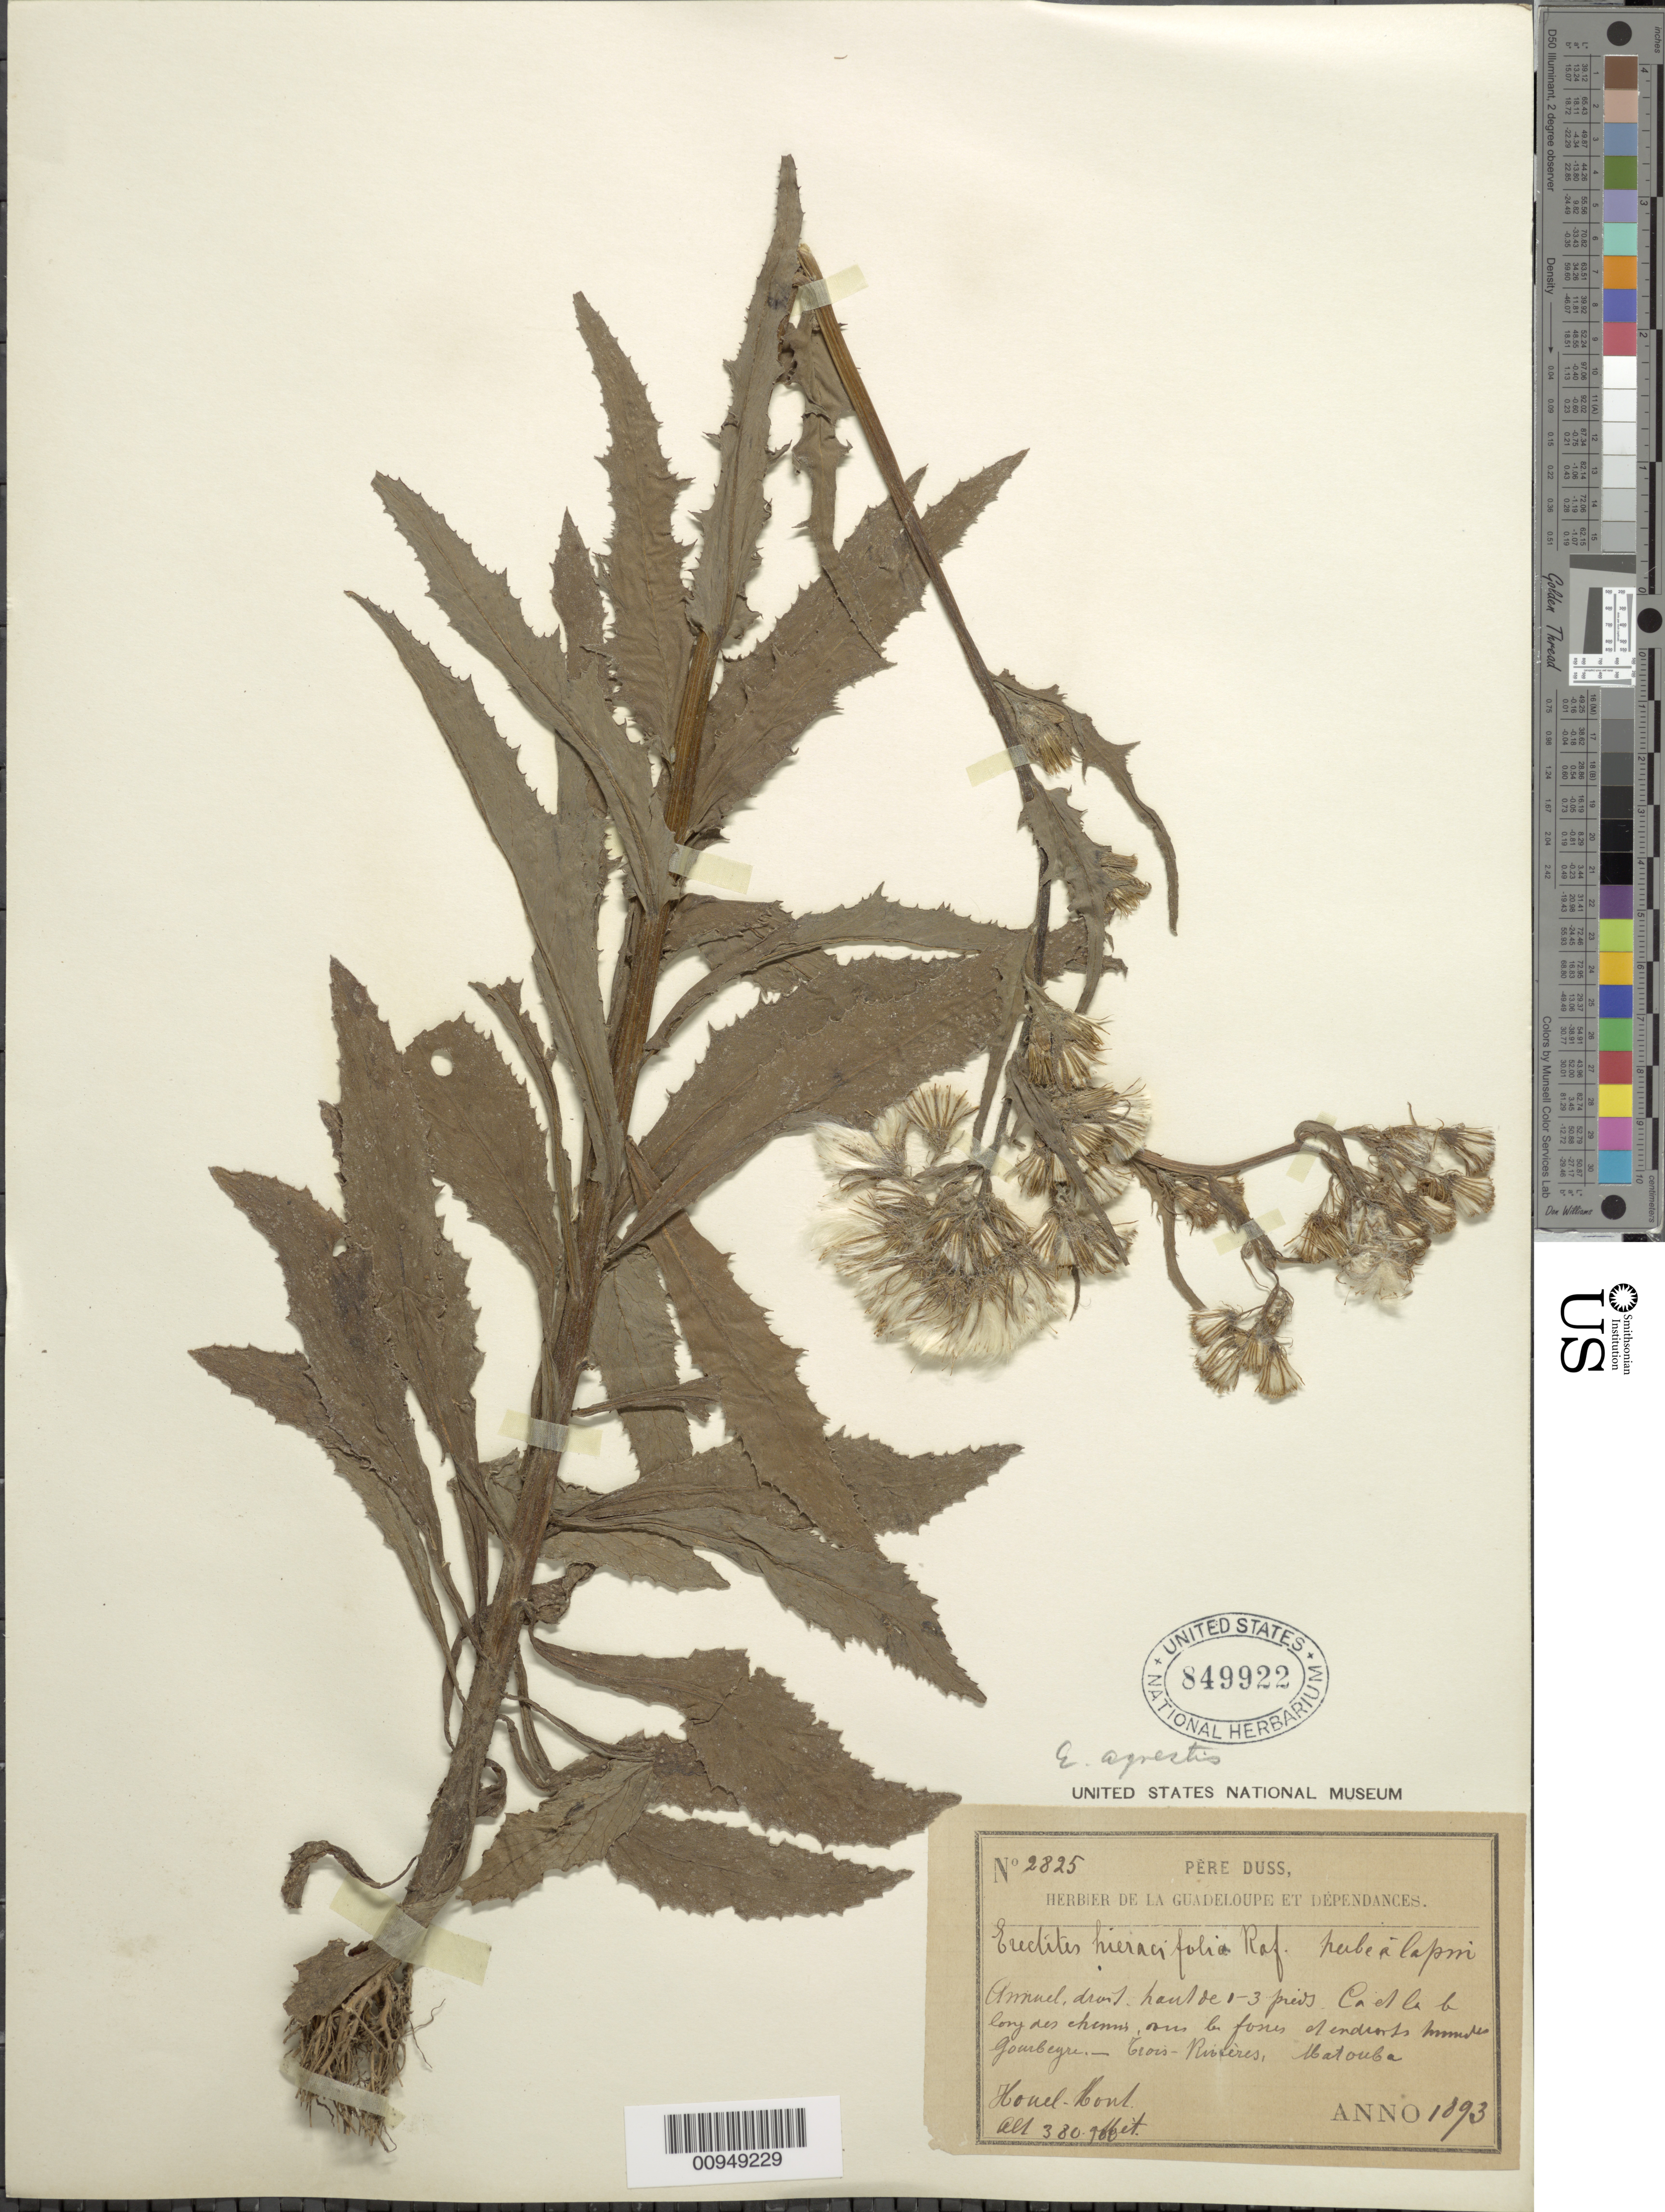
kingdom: Plantae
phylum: Tracheophyta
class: Magnoliopsida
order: Asterales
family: Asteraceae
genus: Erechtites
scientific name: Erechtites hieraciifolius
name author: (L.) Raf. ex DC.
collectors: Père Duss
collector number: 2825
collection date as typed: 1893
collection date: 1893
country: Guadeloupe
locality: "Gombegre", Trous Rivières, Matouba, "Houel haut"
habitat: "ca ella long des chmis ous le fones de endroits humides"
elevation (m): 380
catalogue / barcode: US 849922